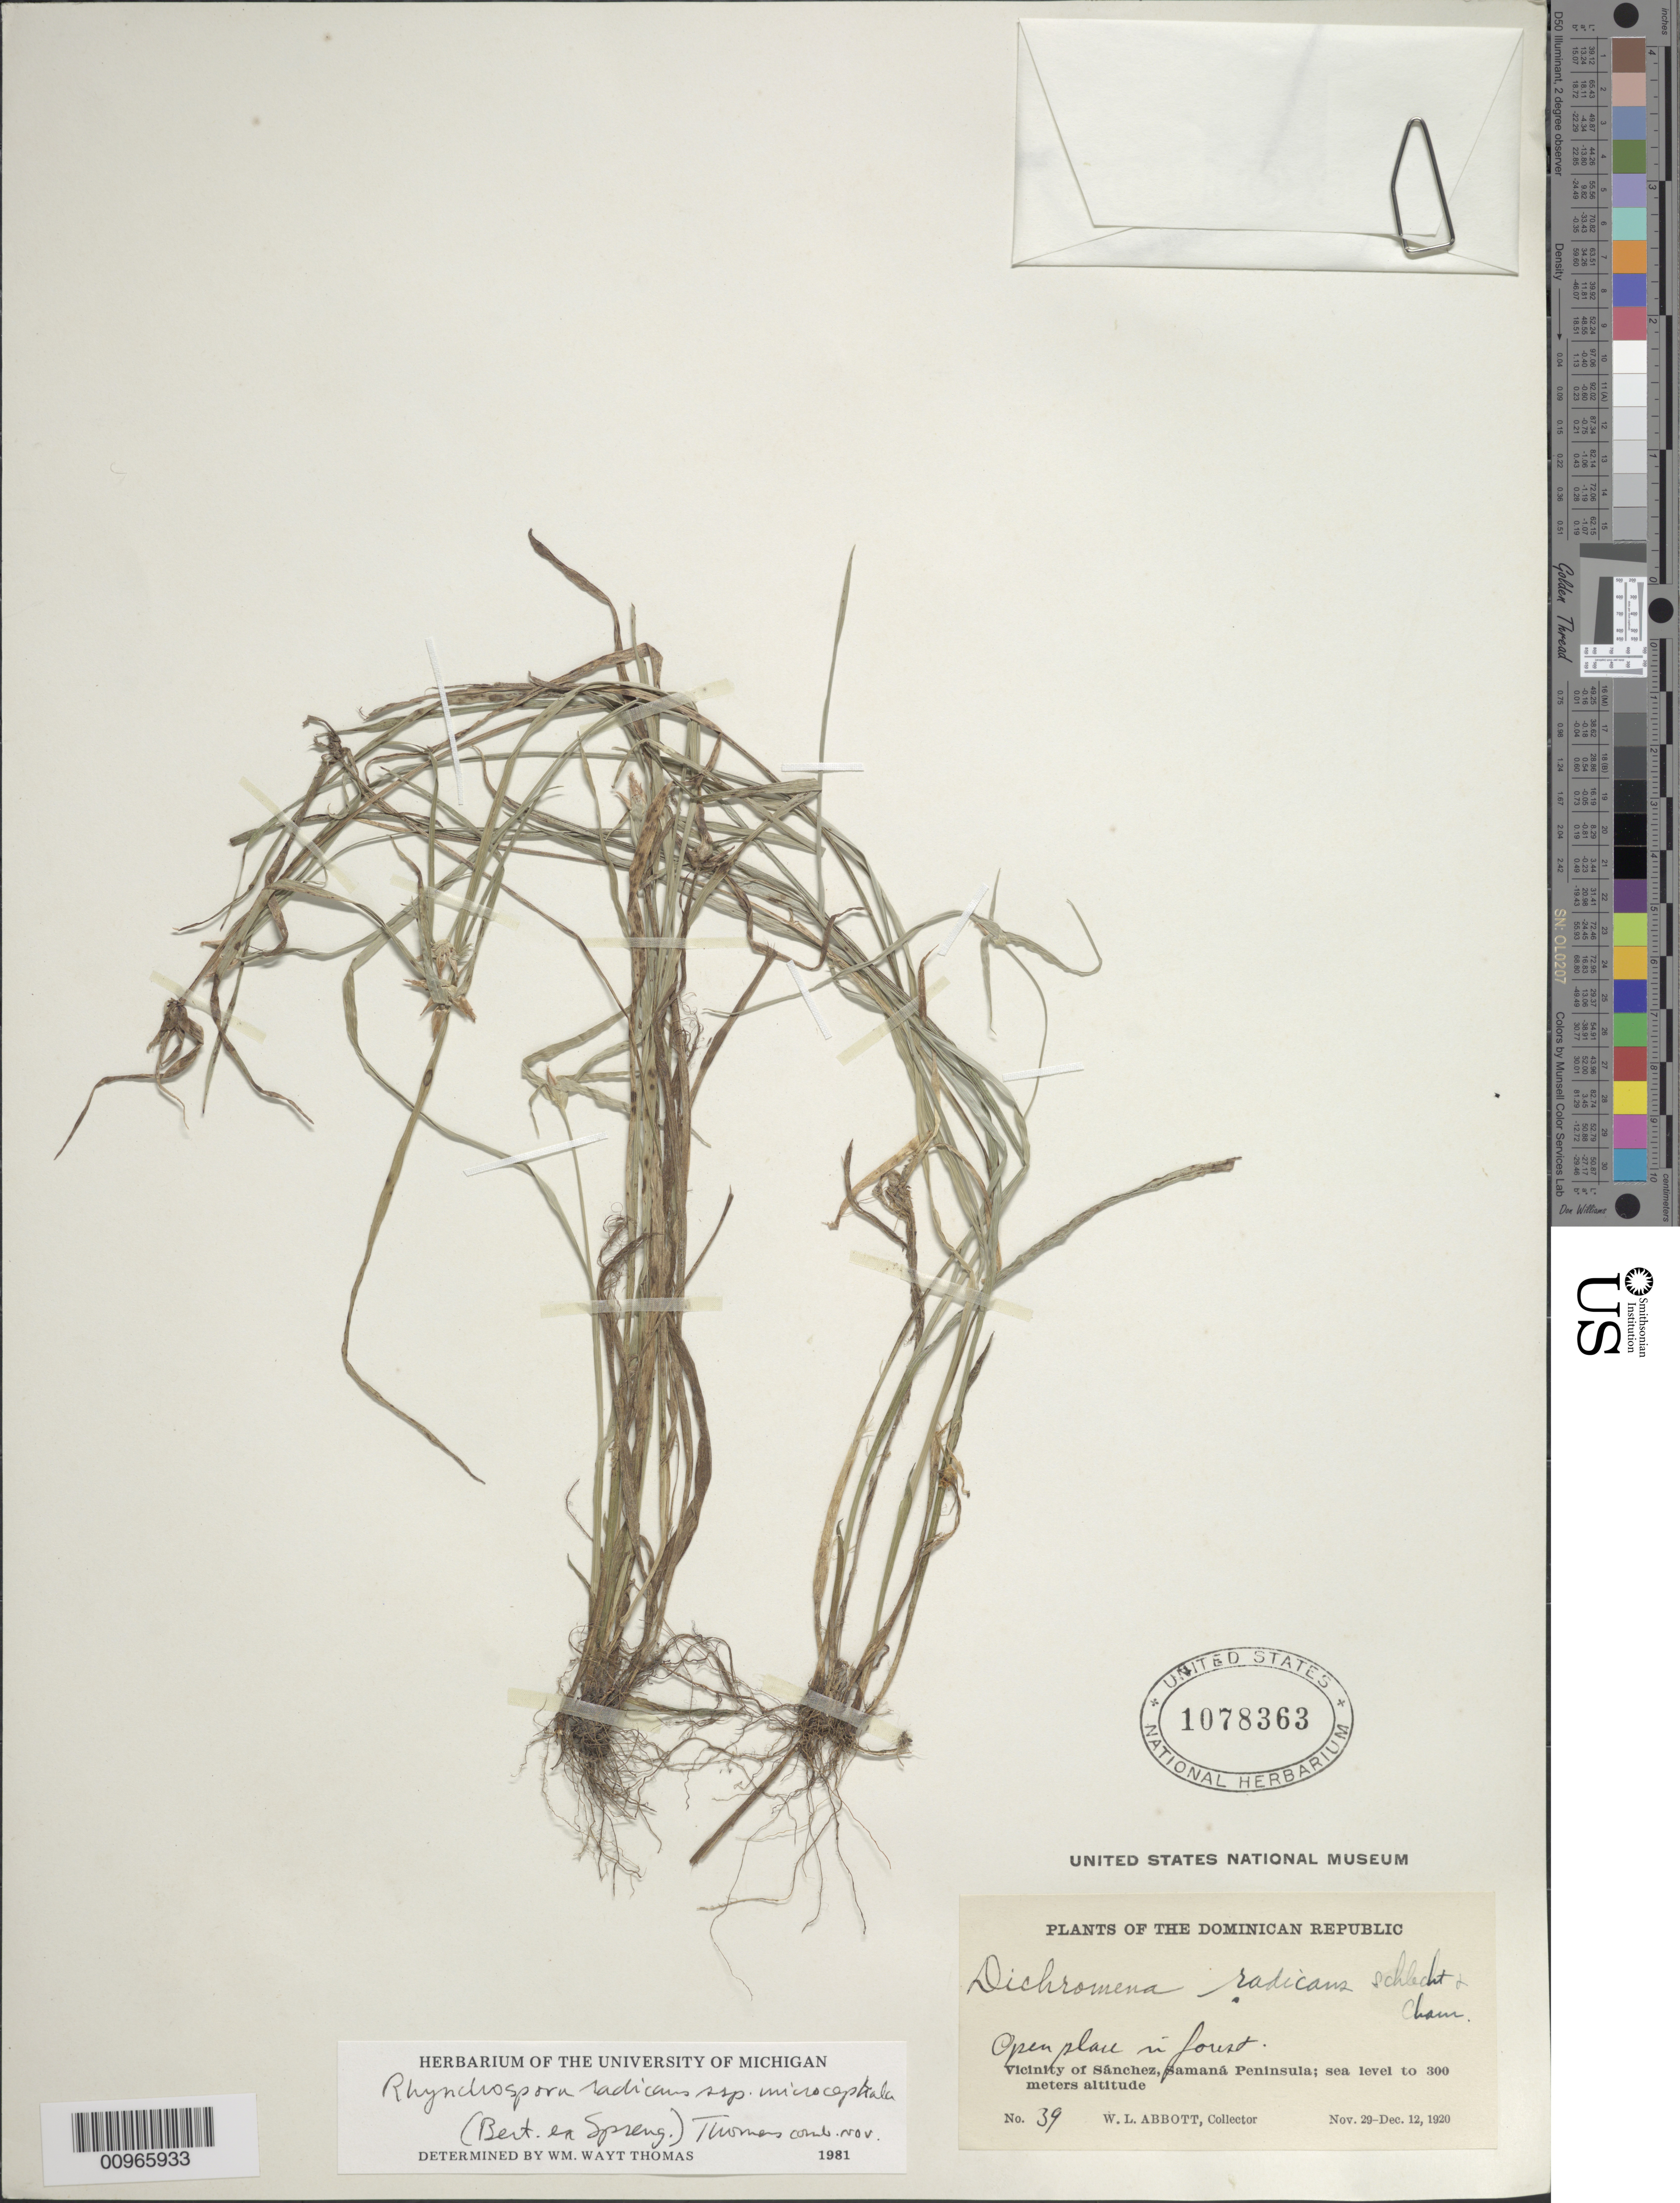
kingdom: Plantae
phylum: Tracheophyta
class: Liliopsida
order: Poales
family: Cyperaceae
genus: Rhynchospora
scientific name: Rhynchospora radicans subsp. microcephala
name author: (Bertero ex Spreng.) W.W. Thomas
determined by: Thomas, W. W., (NY), New York Botanical Garden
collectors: W. L. Abbott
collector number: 39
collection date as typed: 29 Nov 1920 to 12 dec 1920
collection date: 1920-11-29/1920-12-12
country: Dominican Republic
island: Hispaniola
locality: Vicinity of Sánchez, Samaná Peninsula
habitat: Open place in forest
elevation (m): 0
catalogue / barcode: US 1078363